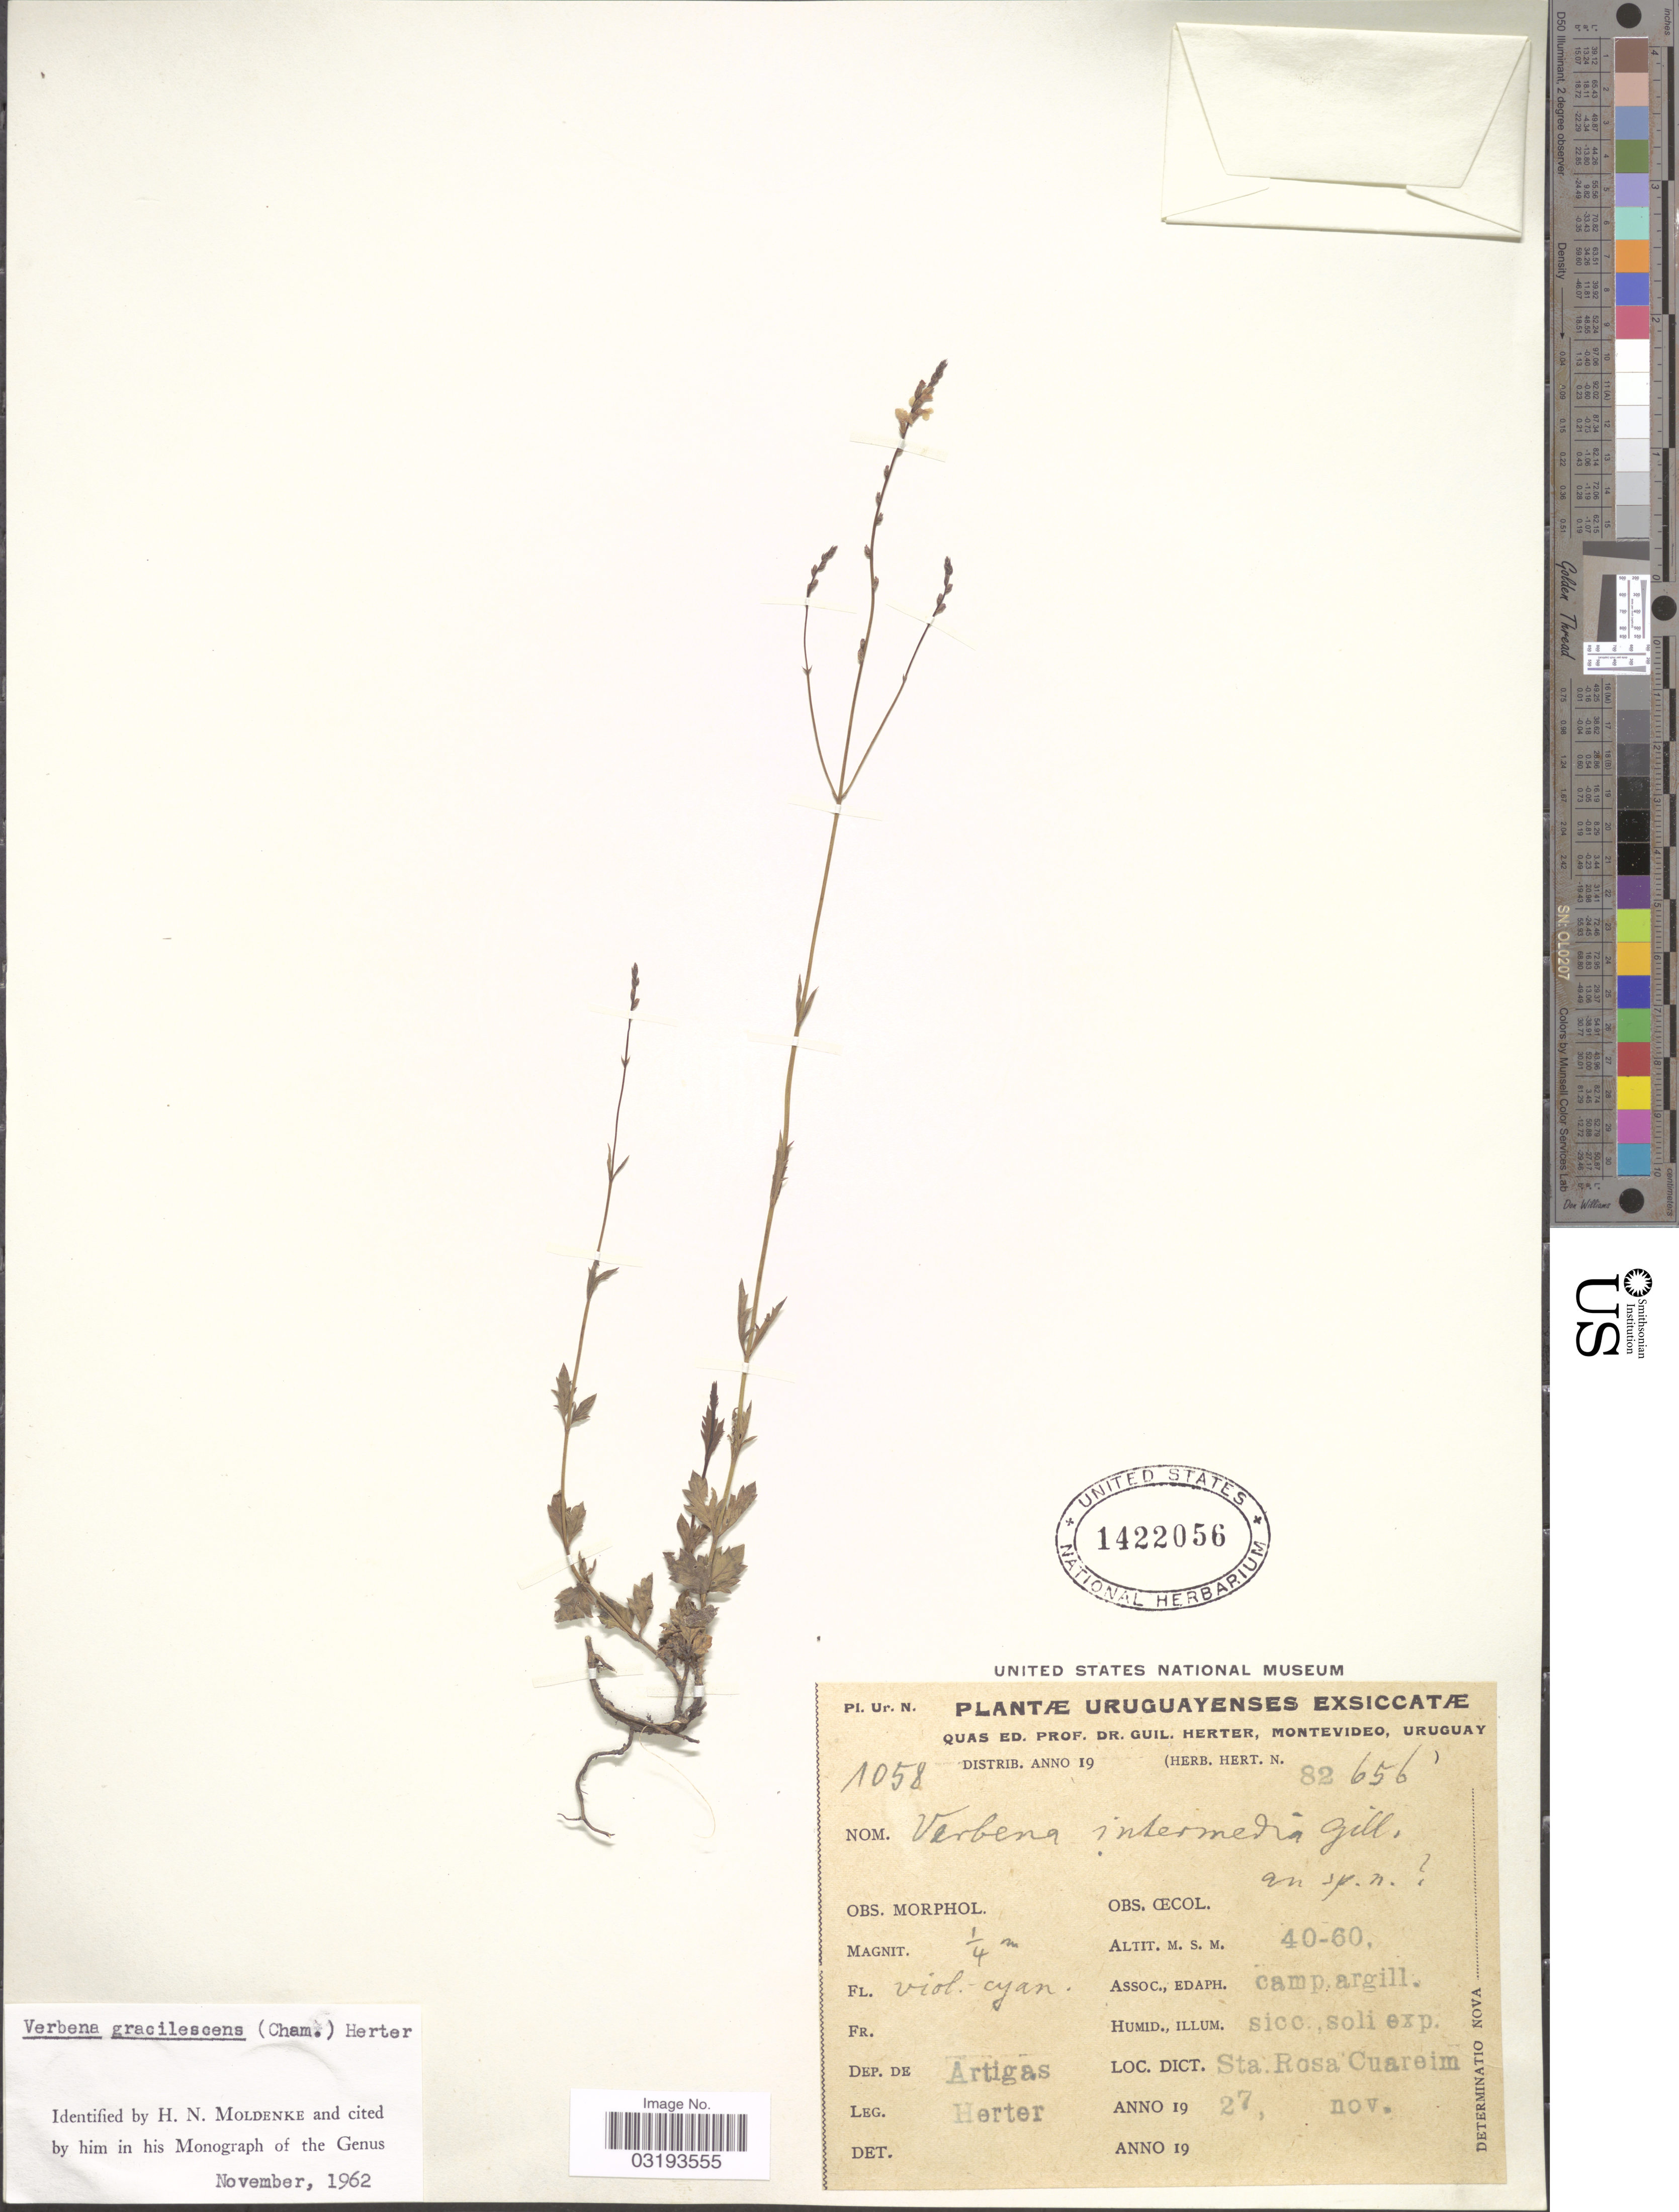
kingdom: Plantae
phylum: Tracheophyta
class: Magnoliopsida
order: Lamiales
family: Verbenaceae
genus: Verbena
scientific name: Verbena gracilescens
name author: (Cham.) Herter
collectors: G. Herter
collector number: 1058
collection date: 1927-11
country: Uruguay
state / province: Artigas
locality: Dep. de Artigas. Dict. Sta. Rosa Cuareim.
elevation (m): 40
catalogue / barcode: US 1422056